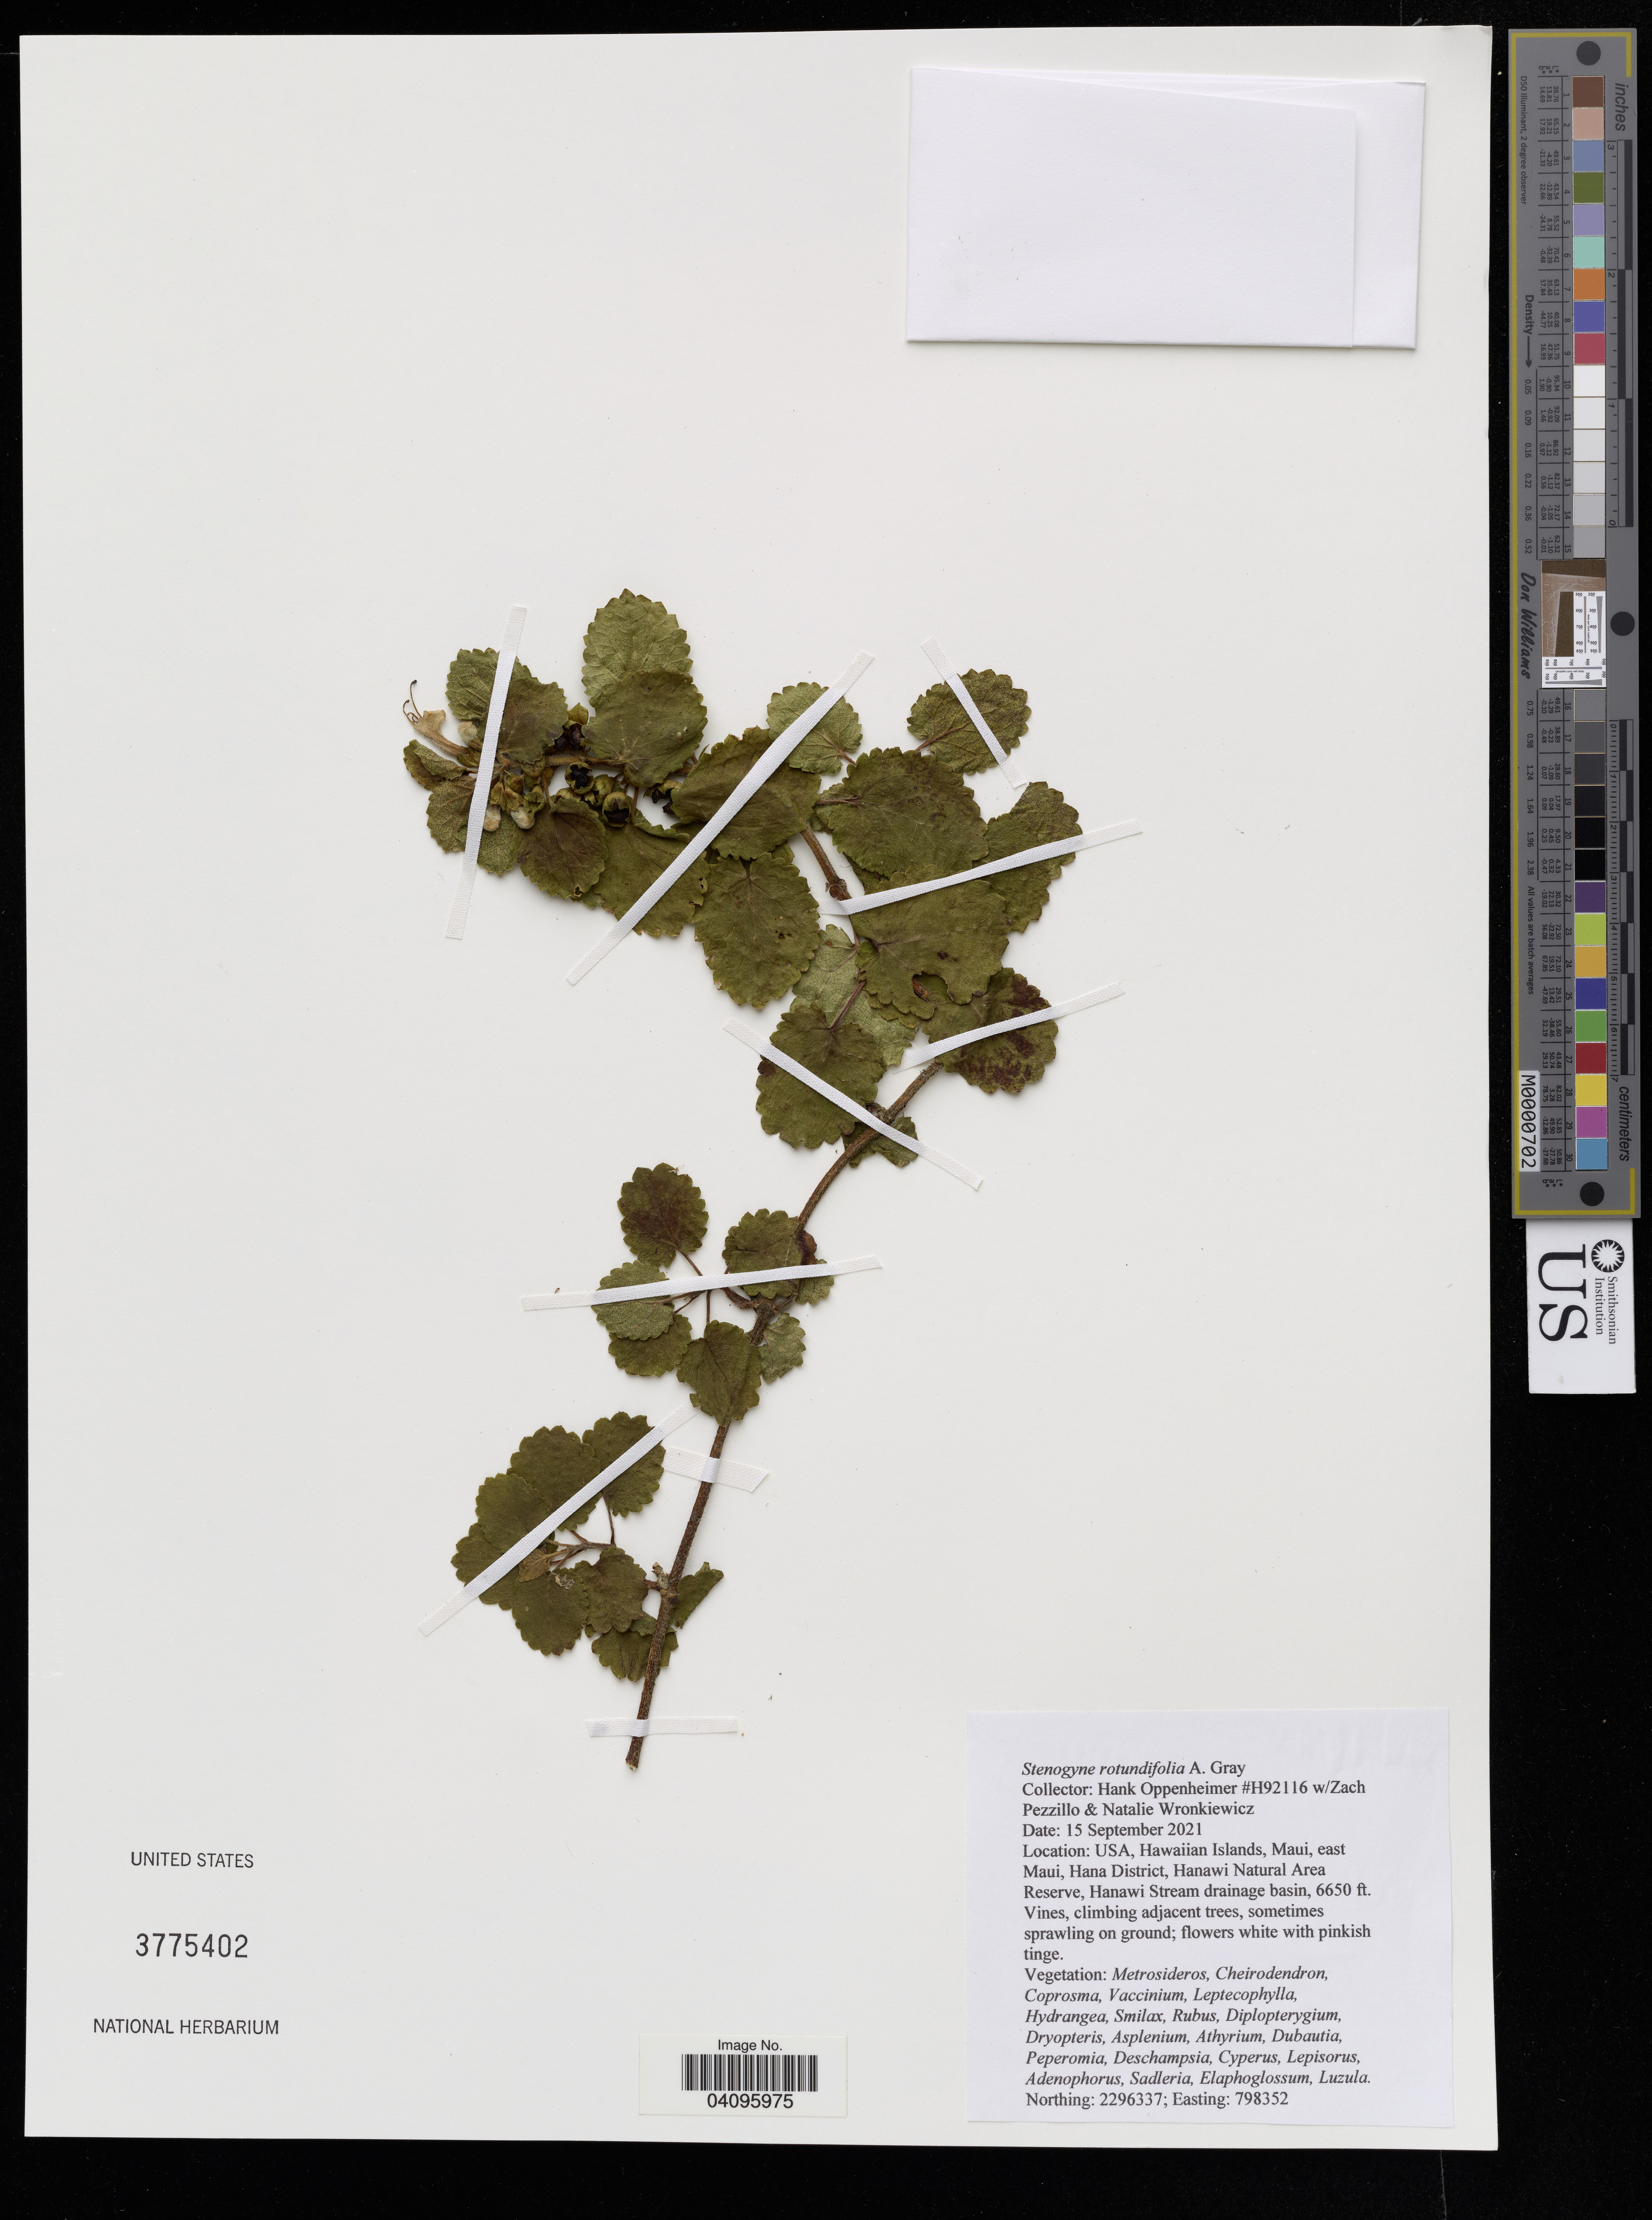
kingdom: Plantae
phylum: Tracheophyta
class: Magnoliopsida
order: Lamiales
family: Lamiaceae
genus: Stenogyne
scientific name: Stenogyne rotundifolia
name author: A. Gray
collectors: H. Oppenheimer, Z. Pezzillo & N. Wronkiewicz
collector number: H92116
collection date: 2021-09-15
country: United States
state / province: Hawaii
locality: Maui, East Maui, Hana District, Hanawi Natural Area Reserve, Hanawi Stream drainage basin.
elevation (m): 2027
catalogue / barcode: US 3775402